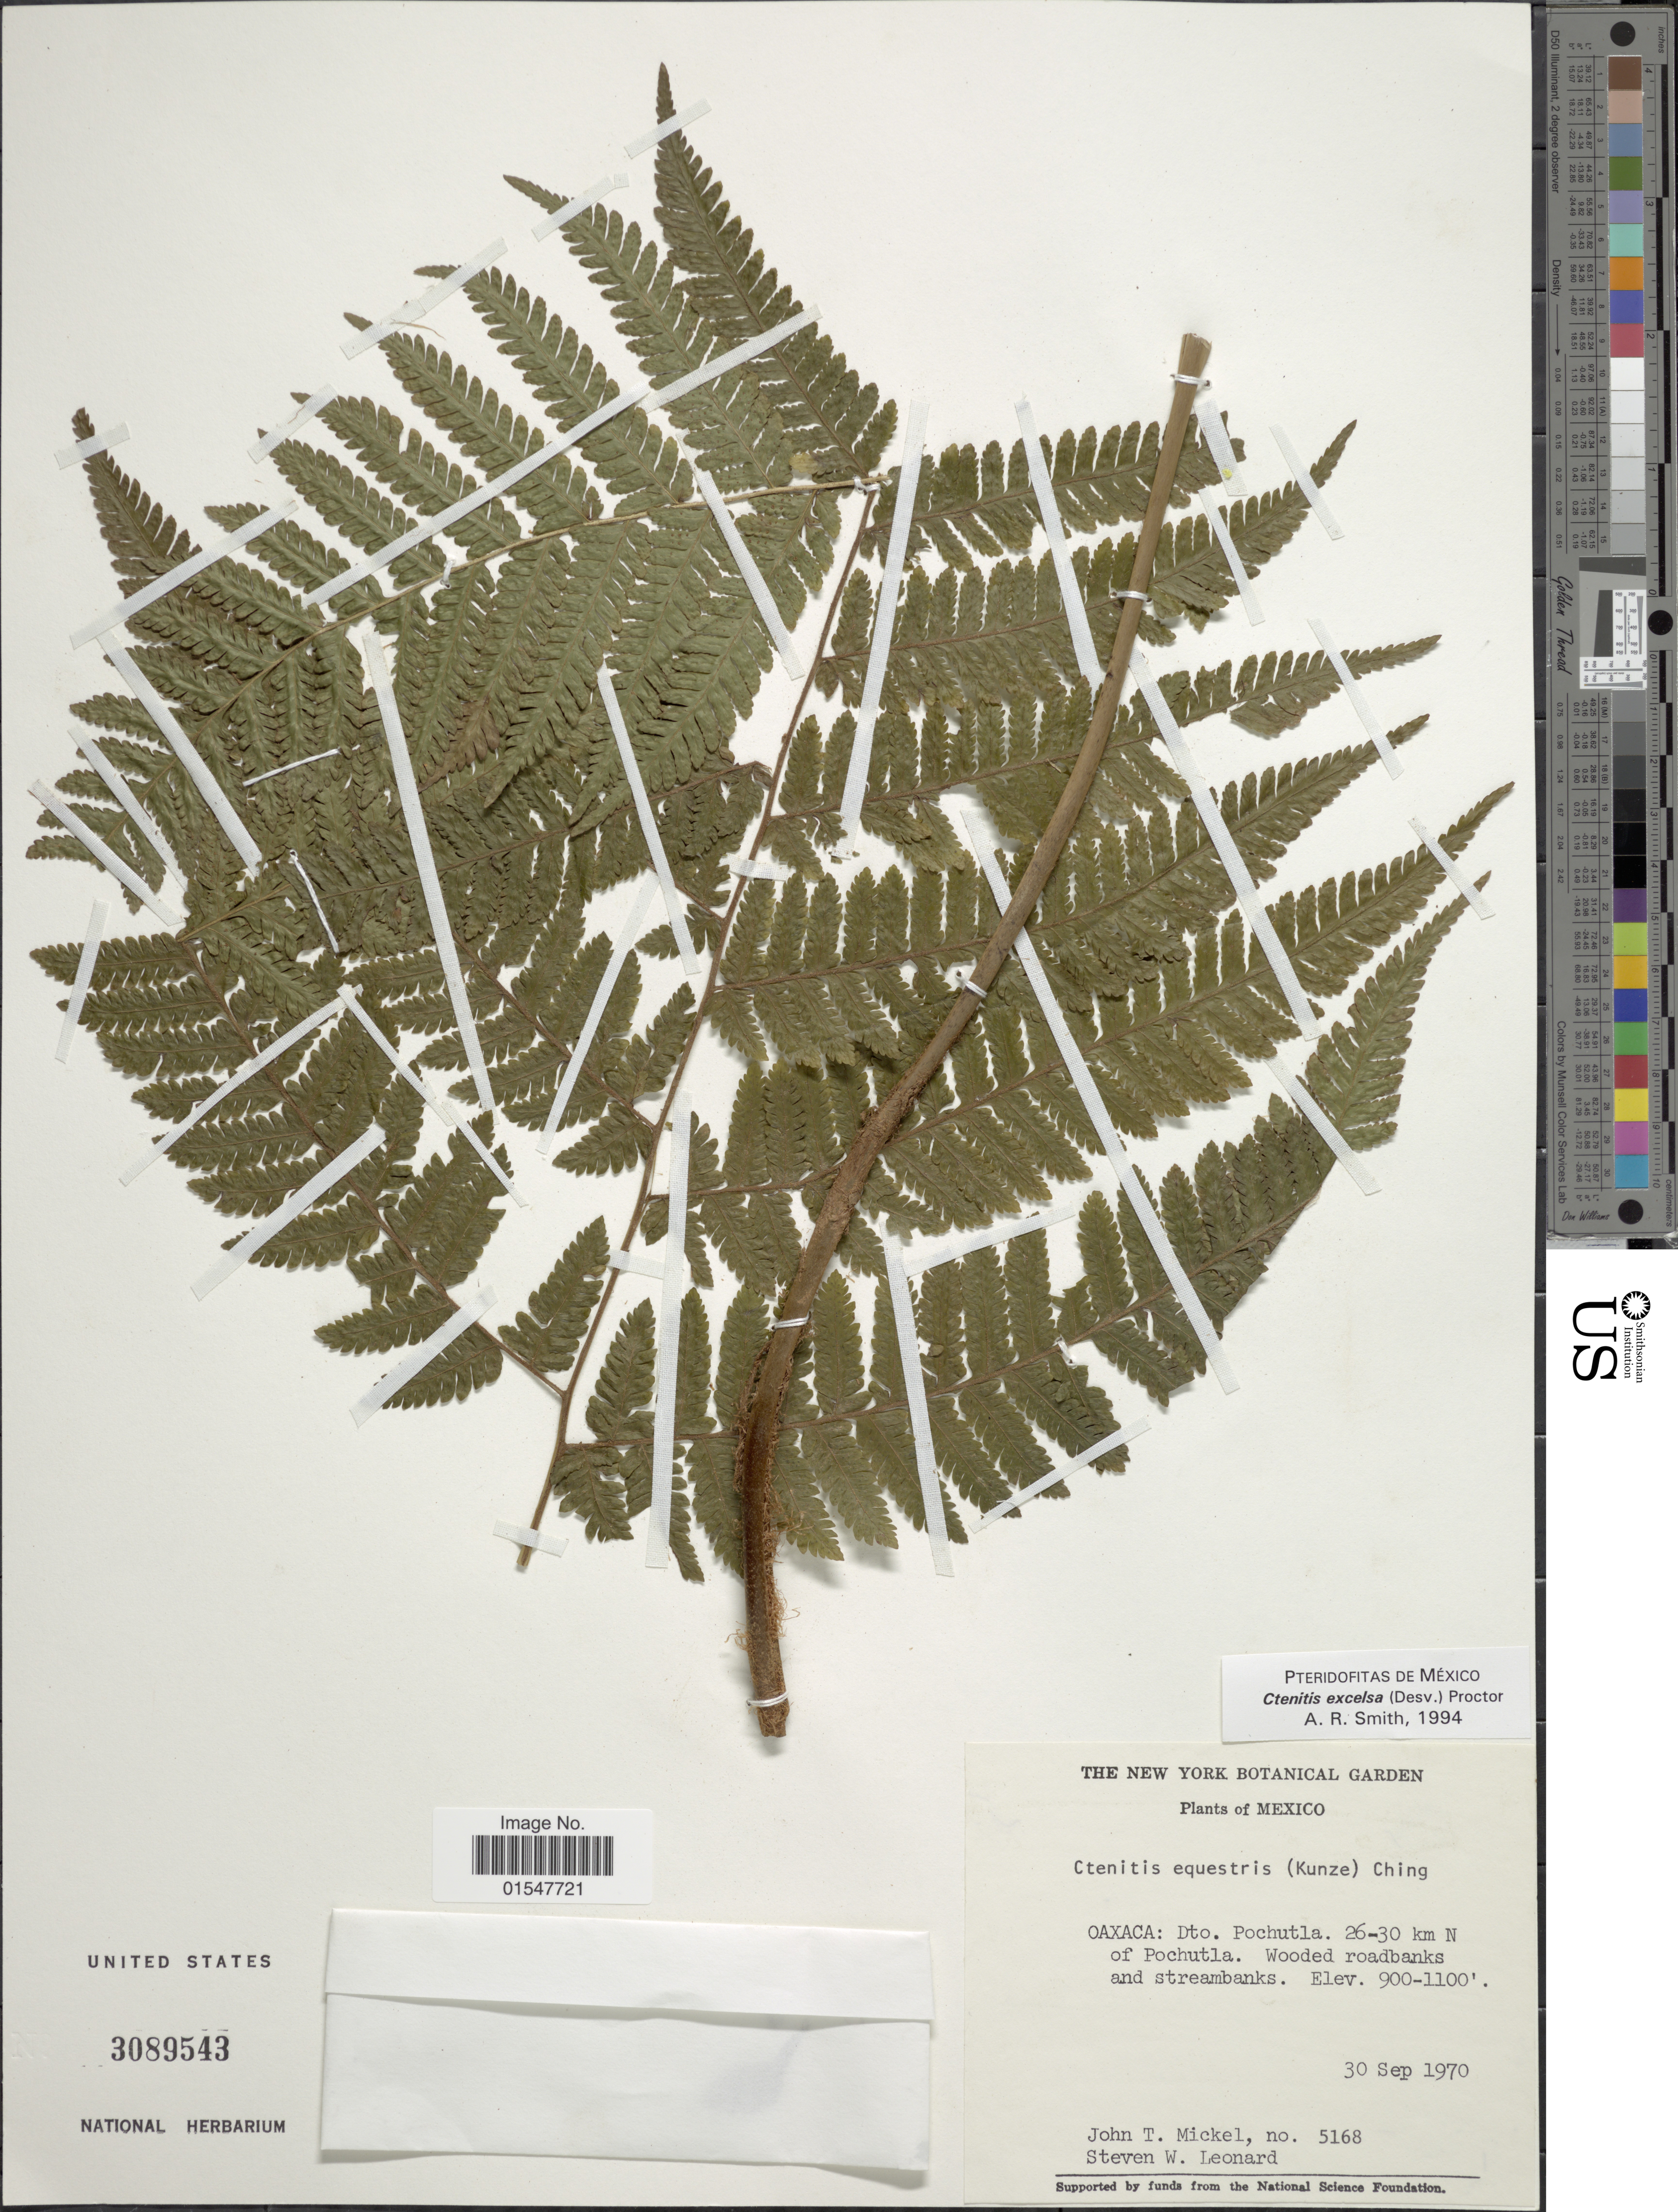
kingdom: Plantae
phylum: Tracheophyta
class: Polypodiopsida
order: Polypodiales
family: Dryopteridaceae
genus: Ctenitis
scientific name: Ctenitis excelsa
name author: (Desv.) Proctor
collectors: J. T. Mickel & S. W. Leonard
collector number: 5168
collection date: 1970-09-30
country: Mexico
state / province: Oaxaca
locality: Oaxaca: Dto. Pochutla. 26-30 km N of Pochutla.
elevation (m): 274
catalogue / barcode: US 3089543